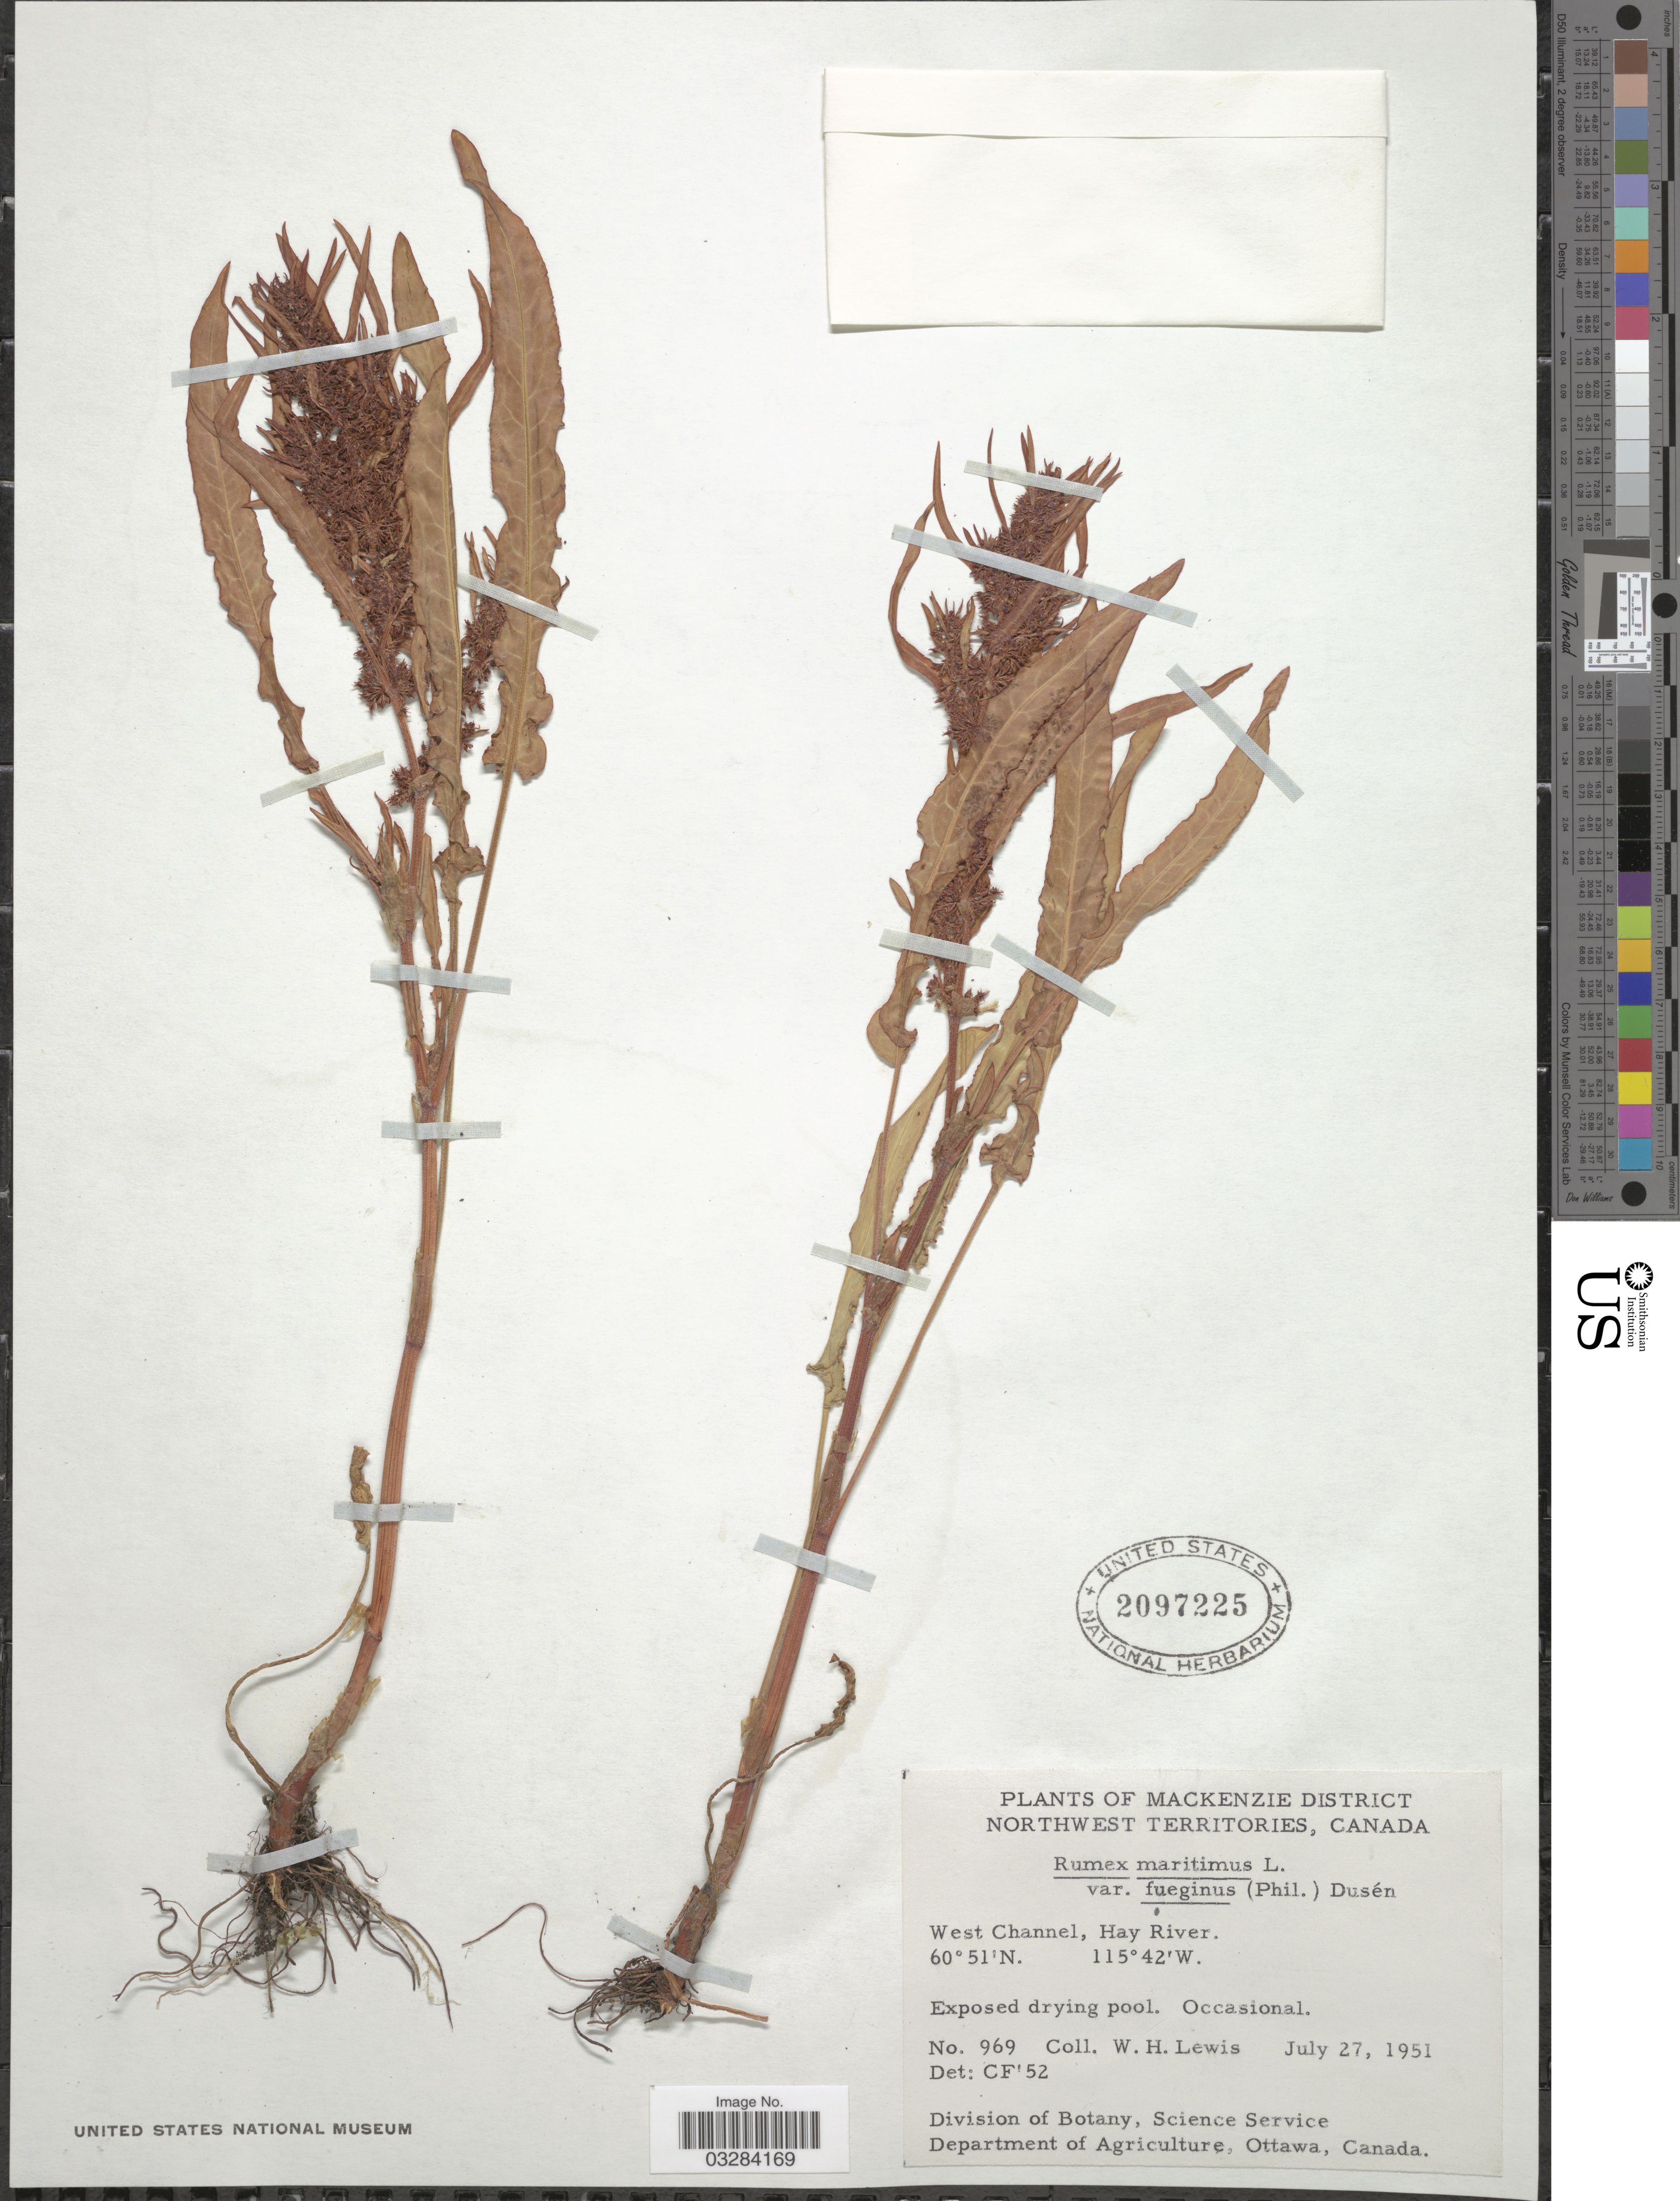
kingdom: Plantae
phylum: Tracheophyta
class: Magnoliopsida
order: Caryophyllales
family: Polygonaceae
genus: Rumex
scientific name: Rumex maritimus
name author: L.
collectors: W. H. Lewis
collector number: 969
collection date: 1951-07-27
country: Canada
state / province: Northwest Territories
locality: Mackenzie District. West Channel, Hay River.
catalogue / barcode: US 2097225